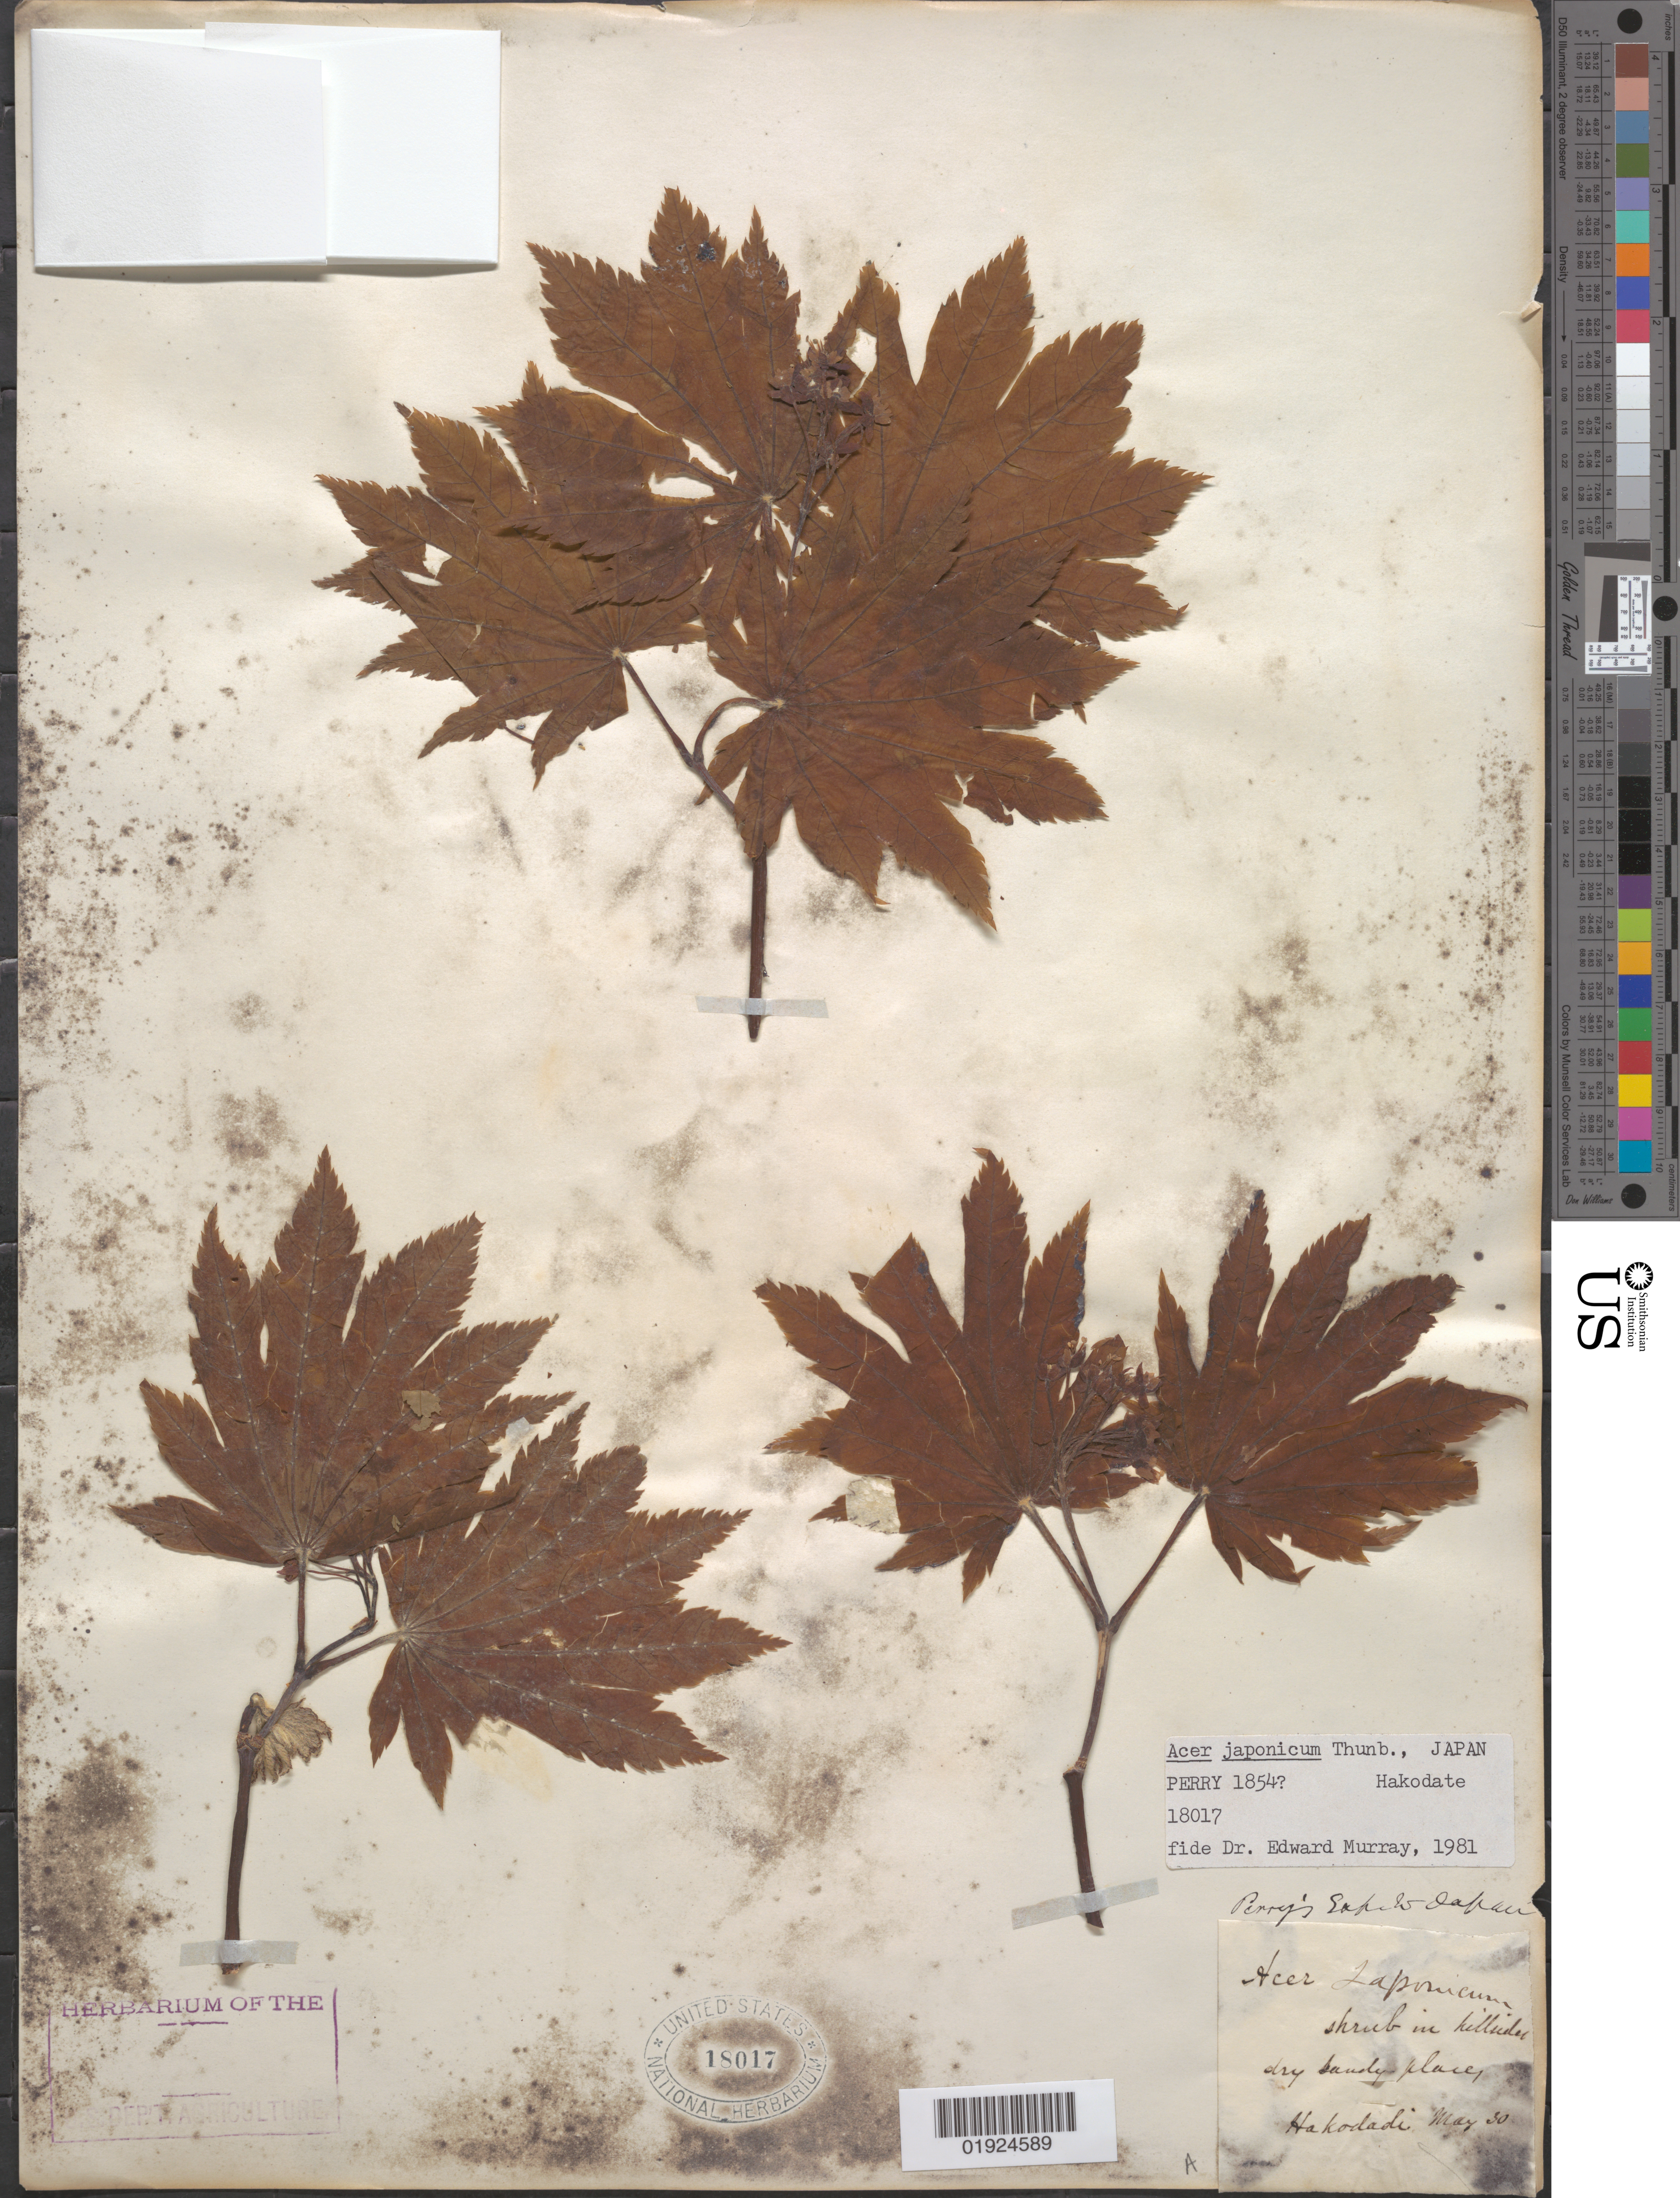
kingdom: Plantae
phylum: Tracheophyta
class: Magnoliopsida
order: Sapindales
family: Sapindaceae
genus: Acer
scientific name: Acer japonicum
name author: Thunb.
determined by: Murray, Edward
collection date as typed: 30 May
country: Japan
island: Hokkaido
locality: Hakodadi [Hakodate?] -- Perry's Expedition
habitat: In hillsides, dry, sandy place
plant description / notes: Perry's Expedition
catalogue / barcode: US 18017